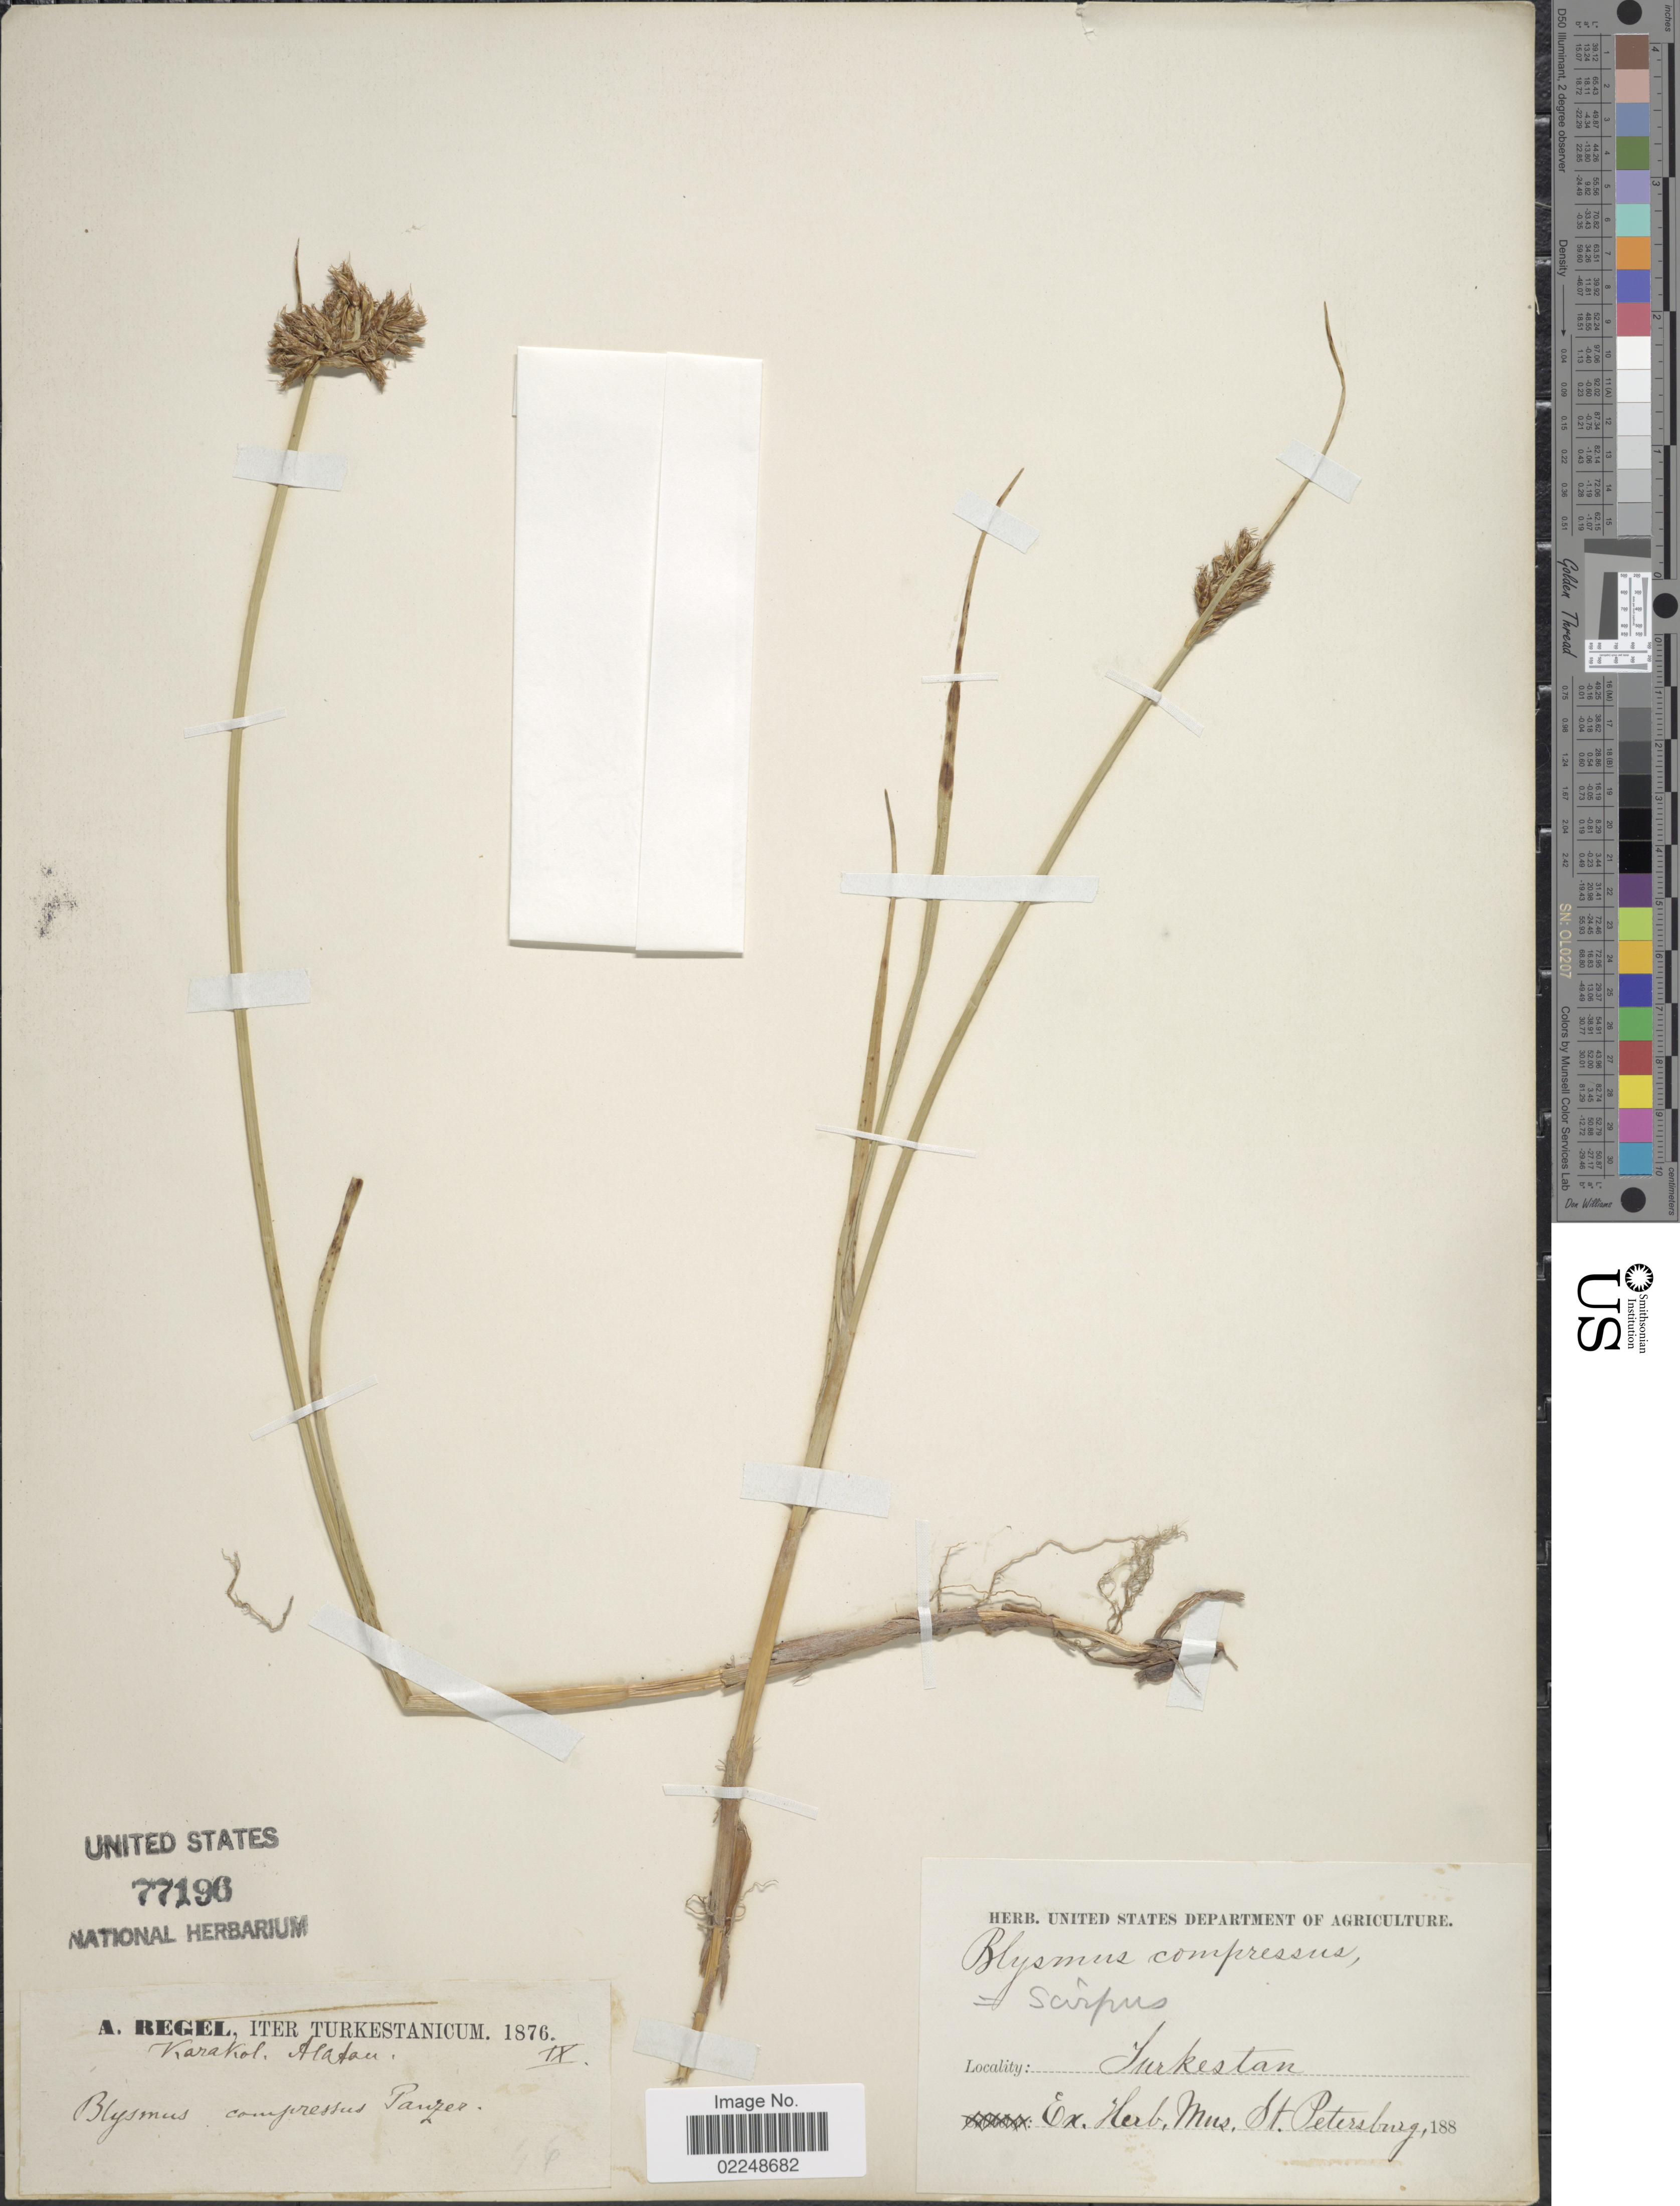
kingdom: Plantae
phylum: Tracheophyta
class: Liliopsida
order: Poales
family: Cyperaceae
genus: Blysmus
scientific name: Blysmus compressus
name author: (L.) Panzer ex Link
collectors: A. Regel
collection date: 1876-09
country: Kyrgyzstan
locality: Turkestan, Karakol, Alatan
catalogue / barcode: US 77196